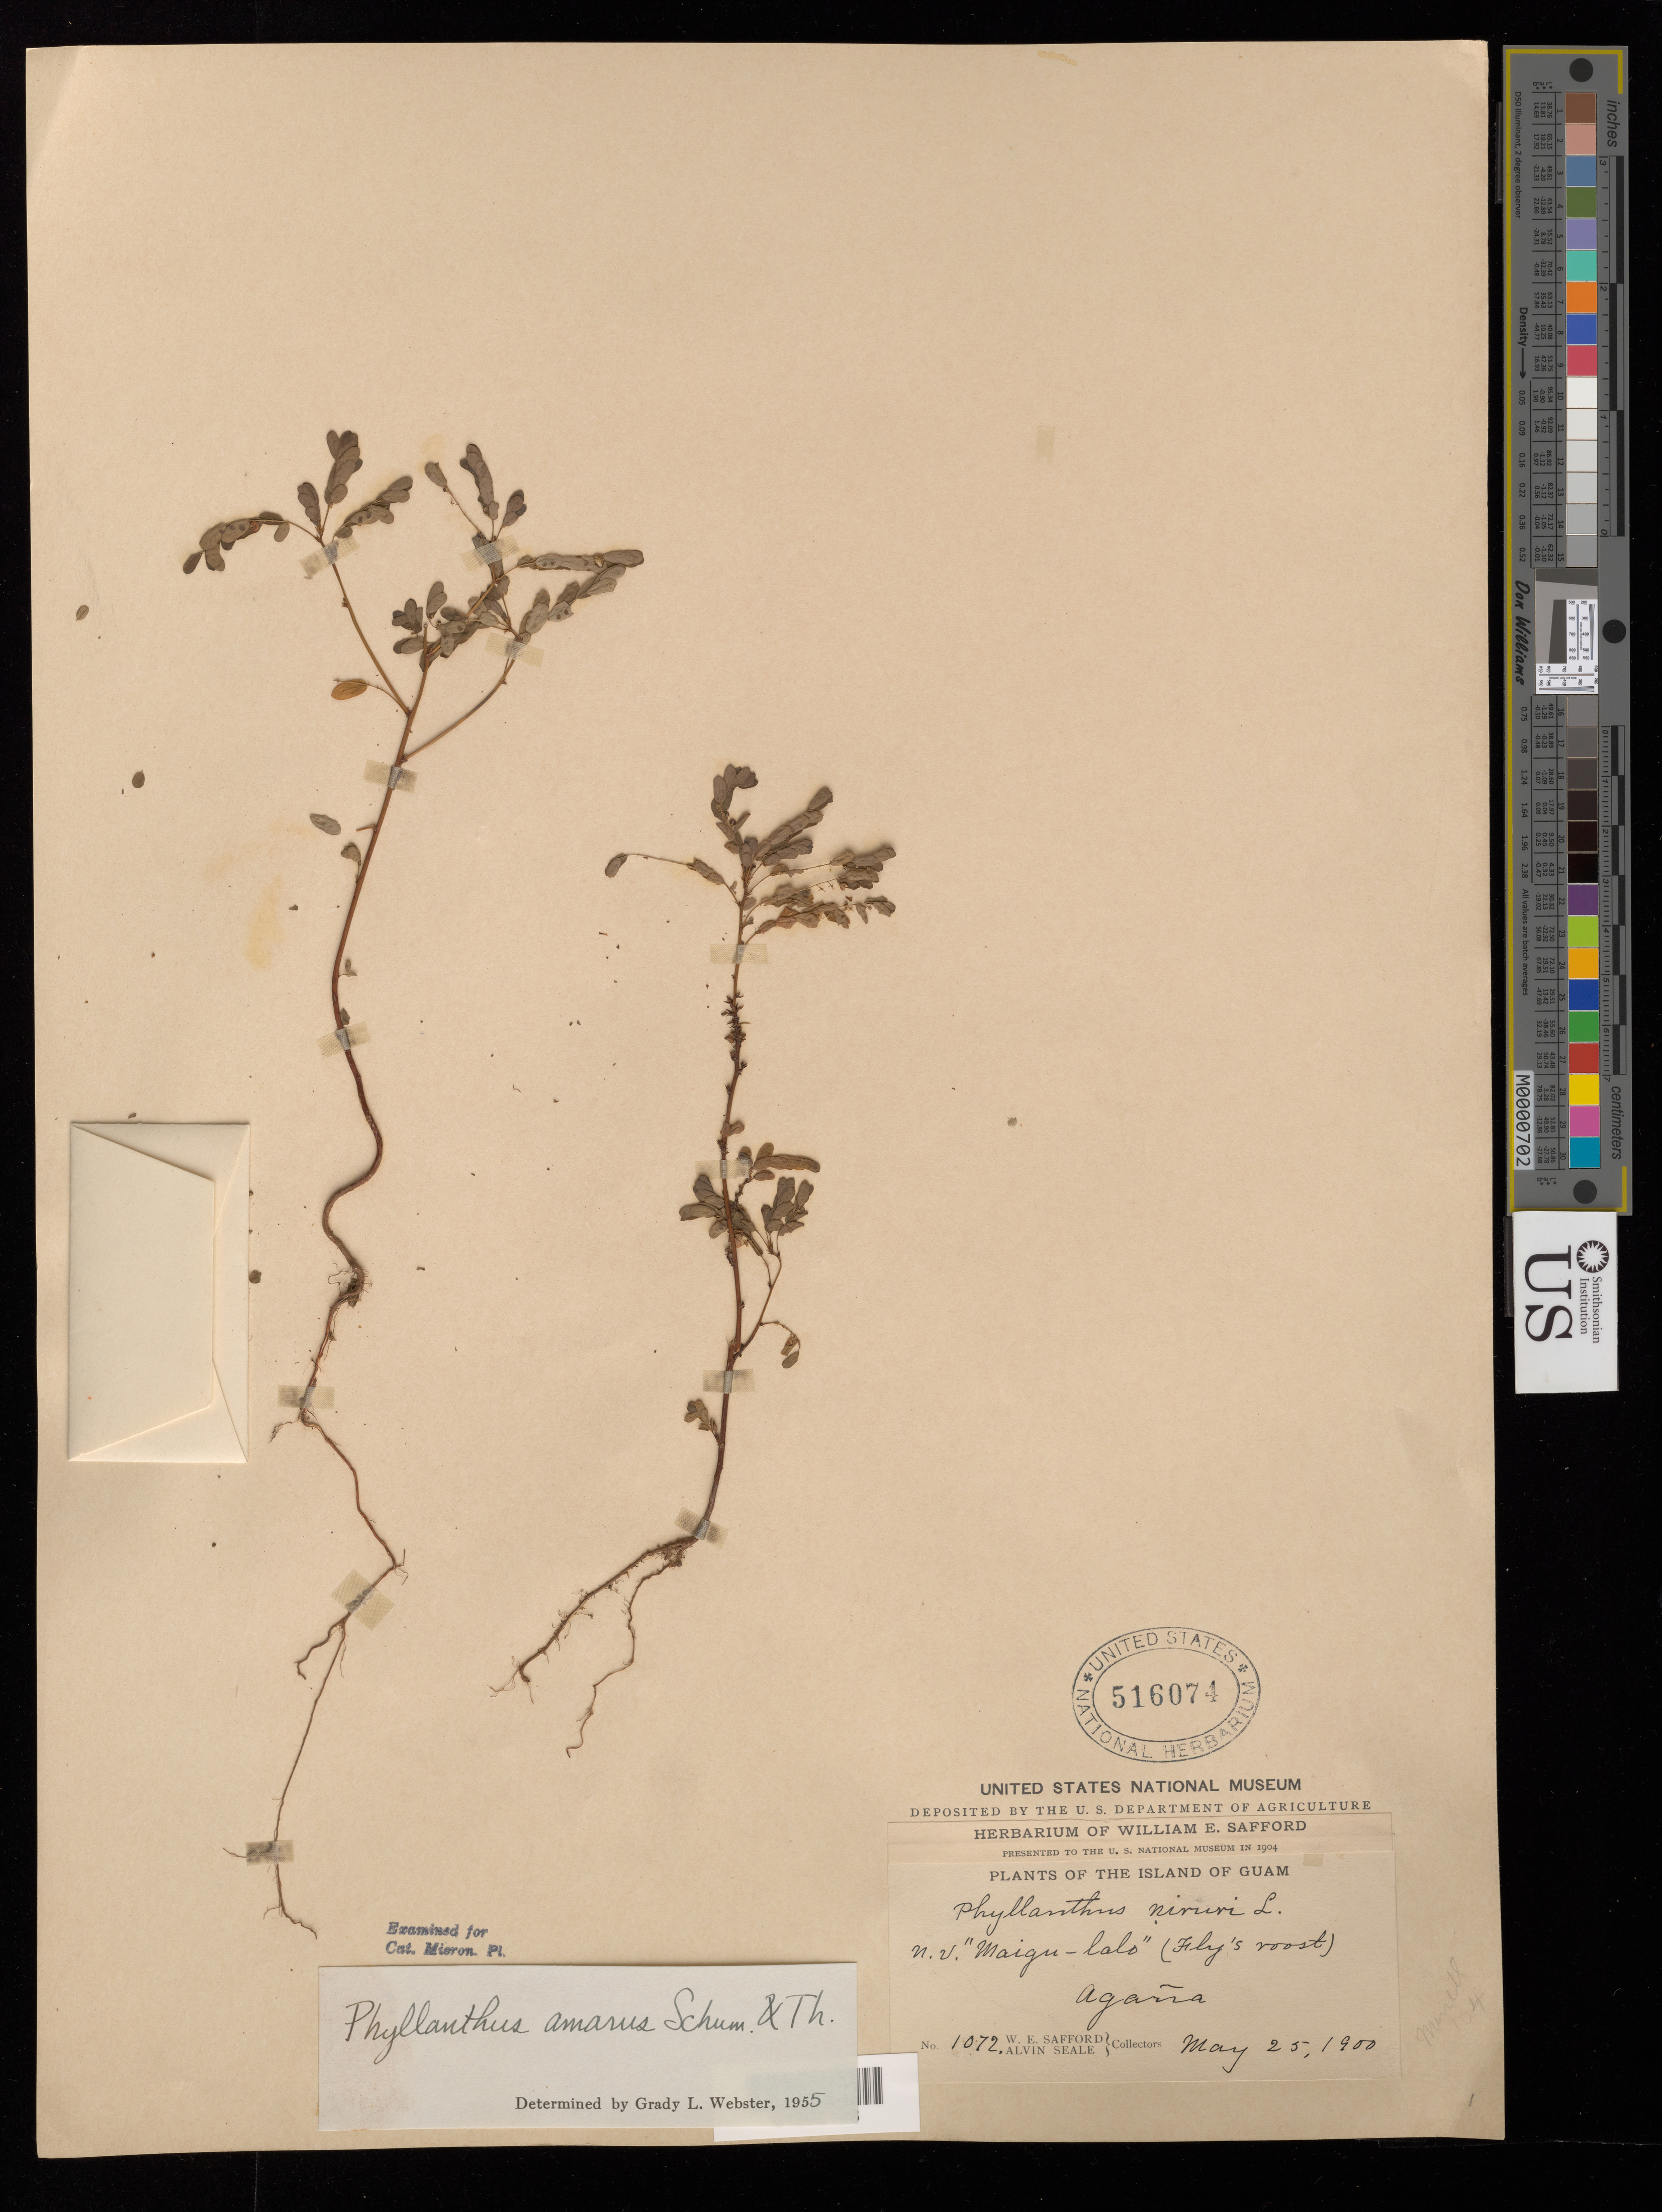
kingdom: Plantae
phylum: Tracheophyta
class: Magnoliopsida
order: Malpighiales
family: Phyllanthaceae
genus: Phyllanthus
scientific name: Phyllanthus amarus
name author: Schumach. & Thonn.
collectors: W. E. Safford & A. Seale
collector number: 1072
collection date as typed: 25 May 1900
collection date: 1900-05-25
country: Guam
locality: Agana.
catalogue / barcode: US 516074